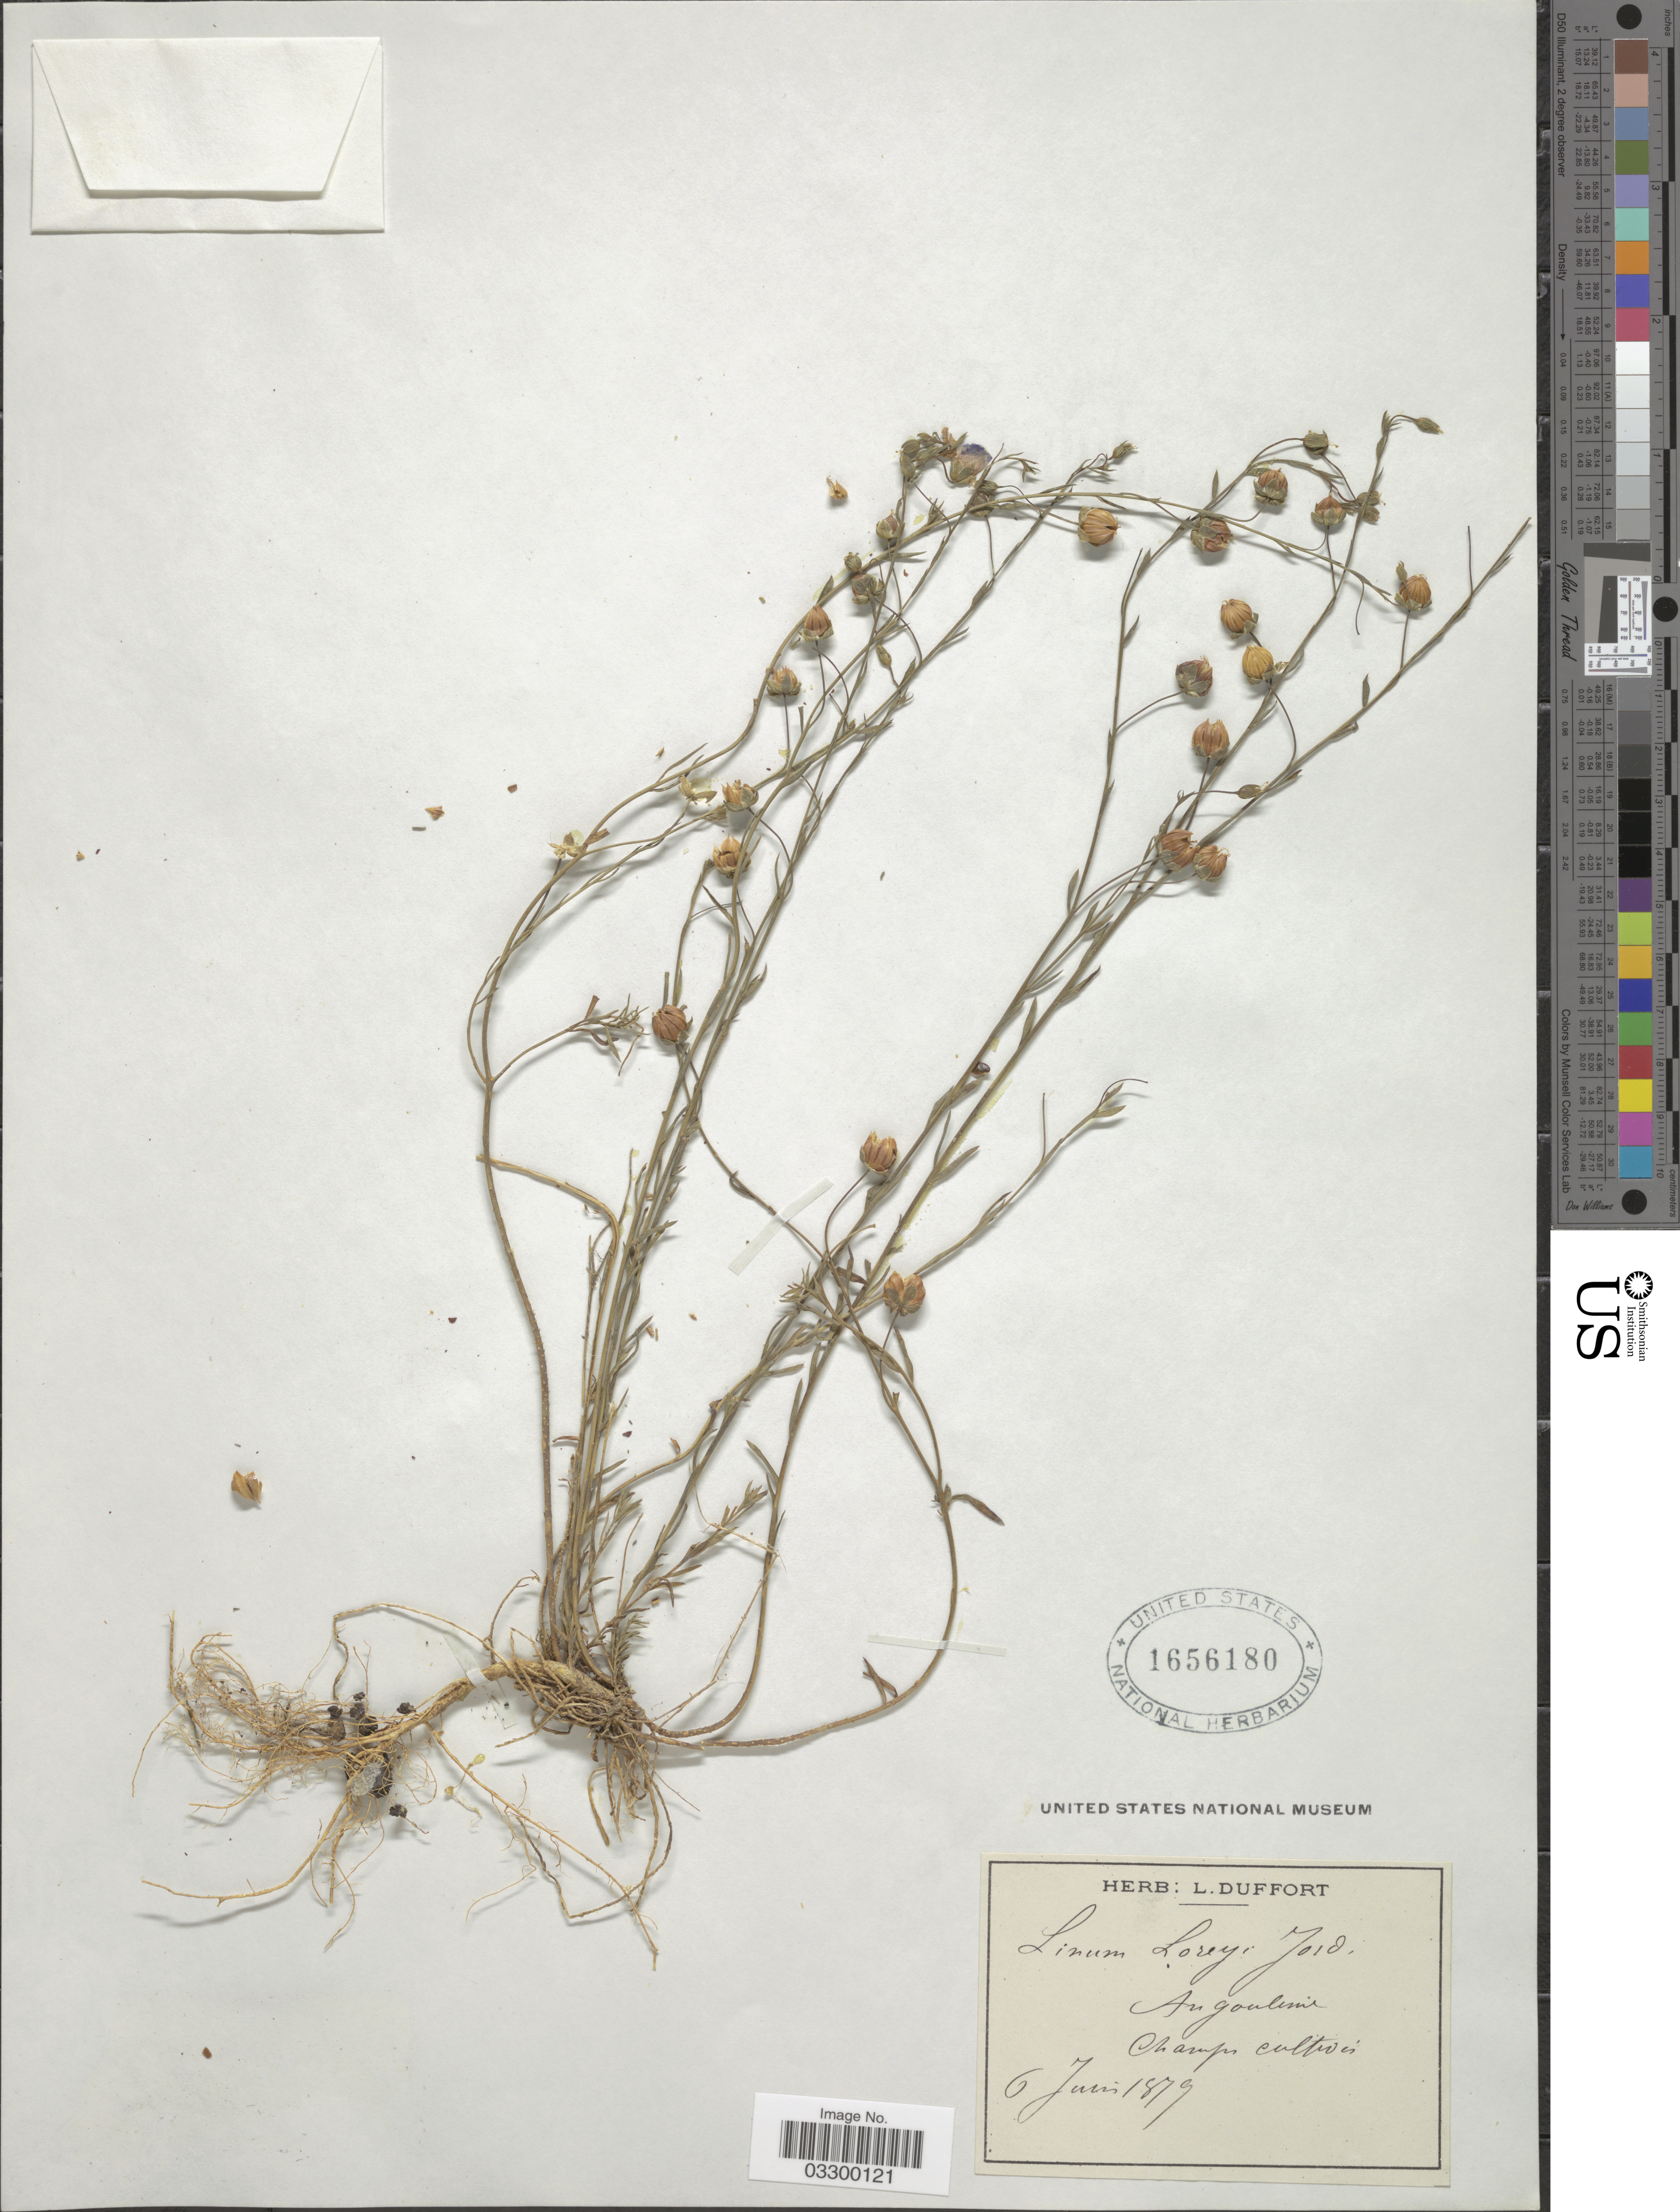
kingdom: Plantae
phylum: Tracheophyta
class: Magnoliopsida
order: Malpighiales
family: Linaceae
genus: Linum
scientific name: Linum loreyi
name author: Jord.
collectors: Ex herb. L. Duffort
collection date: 1879-06-06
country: France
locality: Angouleme. Champs cultivés.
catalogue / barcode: US 1656180